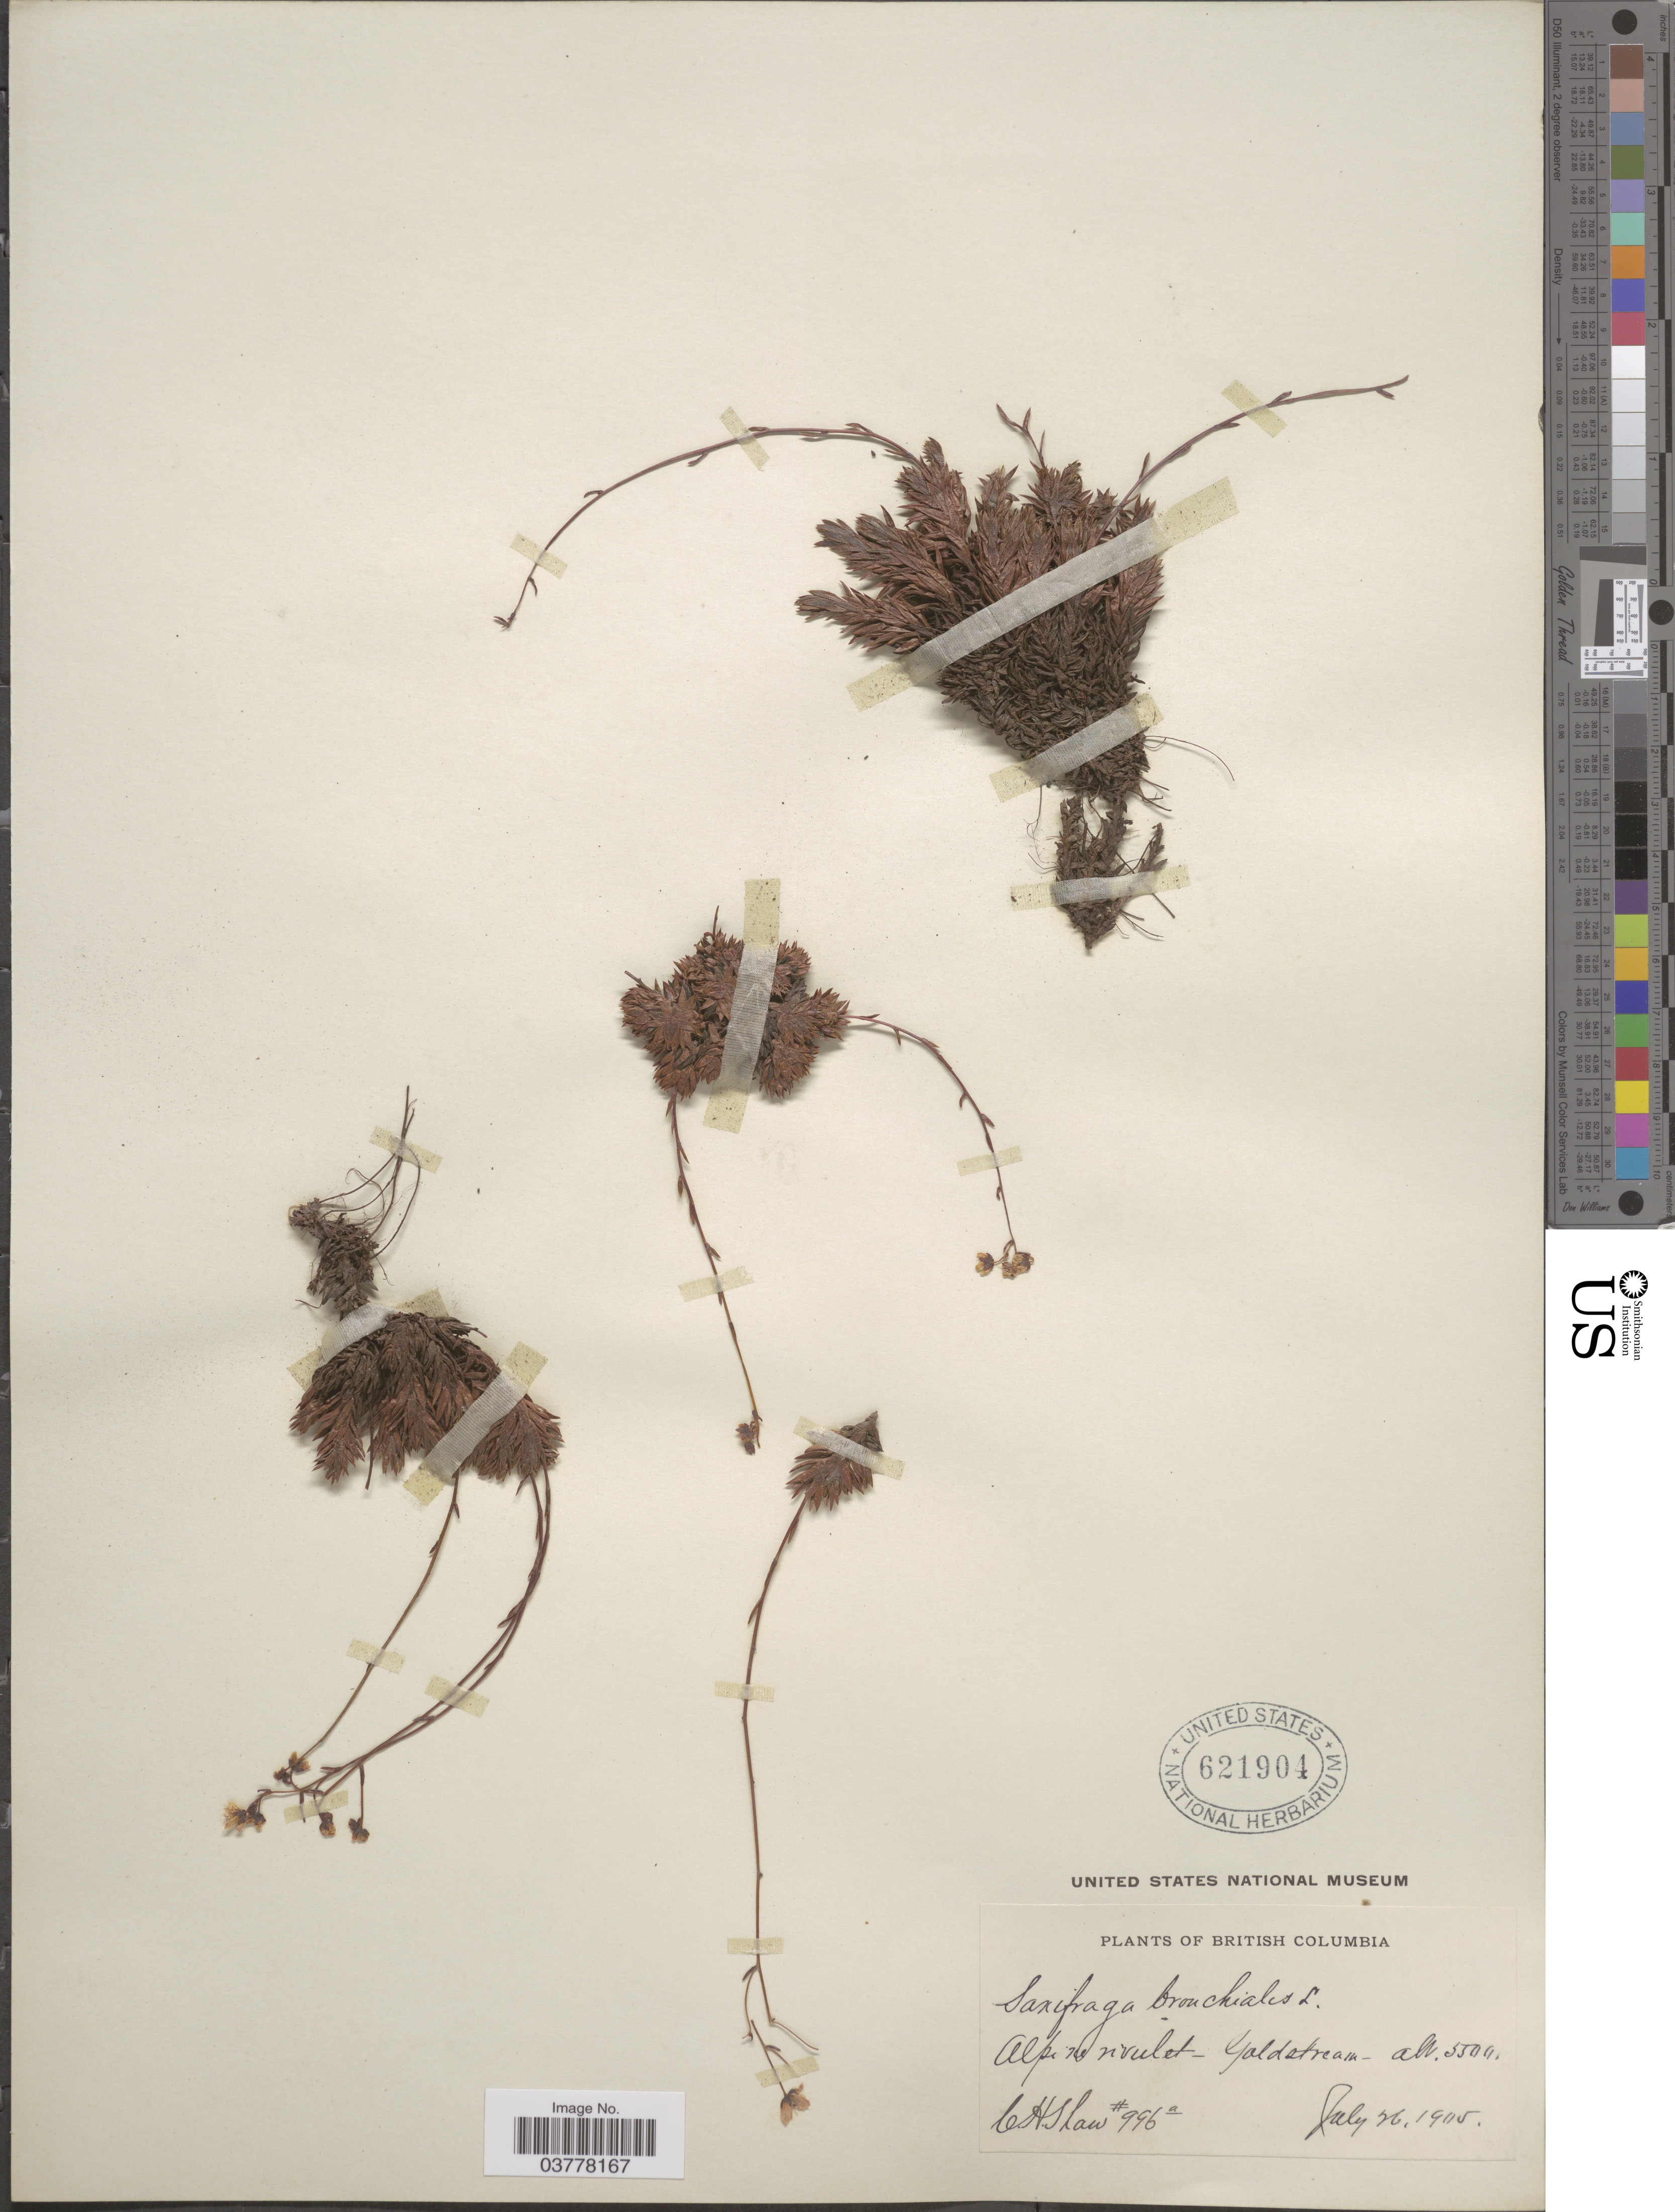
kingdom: Plantae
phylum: Tracheophyta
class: Magnoliopsida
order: Saxifragales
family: Saxifragaceae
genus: Saxifraga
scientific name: Saxifraga bronchialis subsp. austromontana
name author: (Wiegand) Piper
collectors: C. H. Shaw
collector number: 996a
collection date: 1905-06-26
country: Canada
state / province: British Columbia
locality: Alpine rivulet - Goldstream.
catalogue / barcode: US 621904